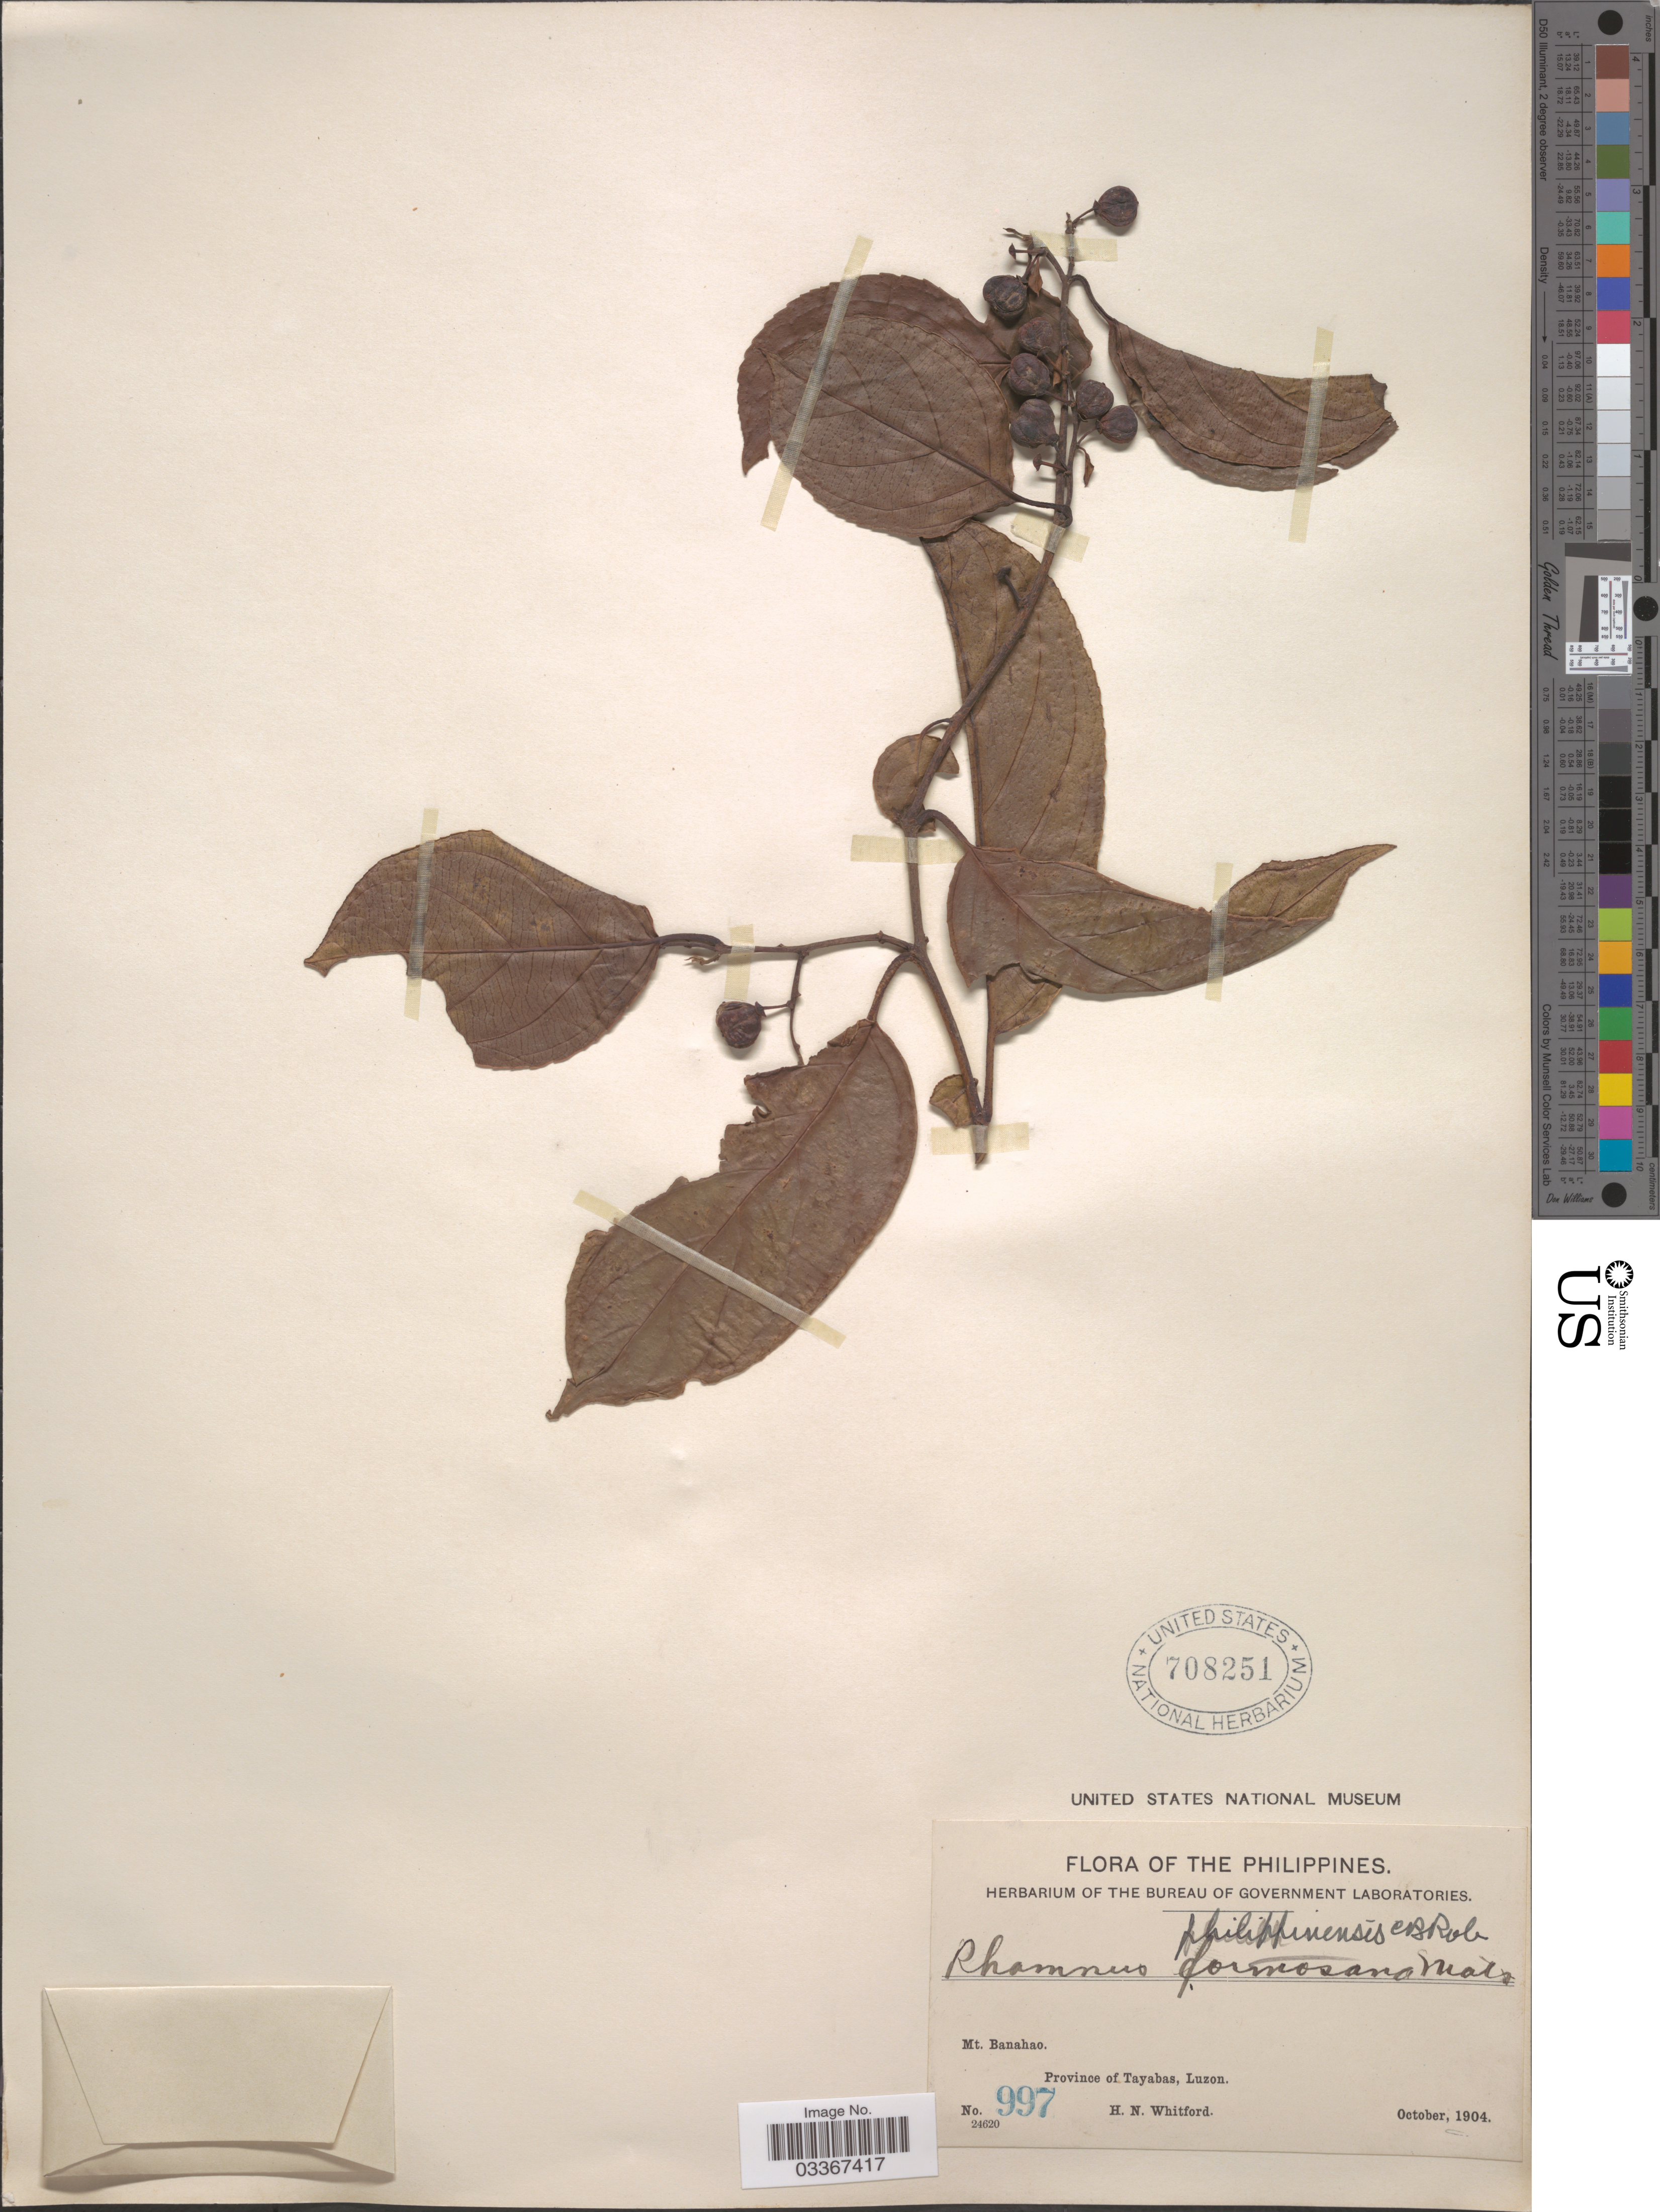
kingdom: Plantae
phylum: Tracheophyta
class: Magnoliopsida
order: Rosales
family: Rhamnaceae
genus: Rhamnus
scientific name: Rhamnus philippinensis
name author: C.B. Rob.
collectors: H. N. Whitford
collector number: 997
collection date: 1904-10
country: Philippines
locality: Mt. Banahao. Province of Tayabas, Luzon.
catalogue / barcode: US 708251